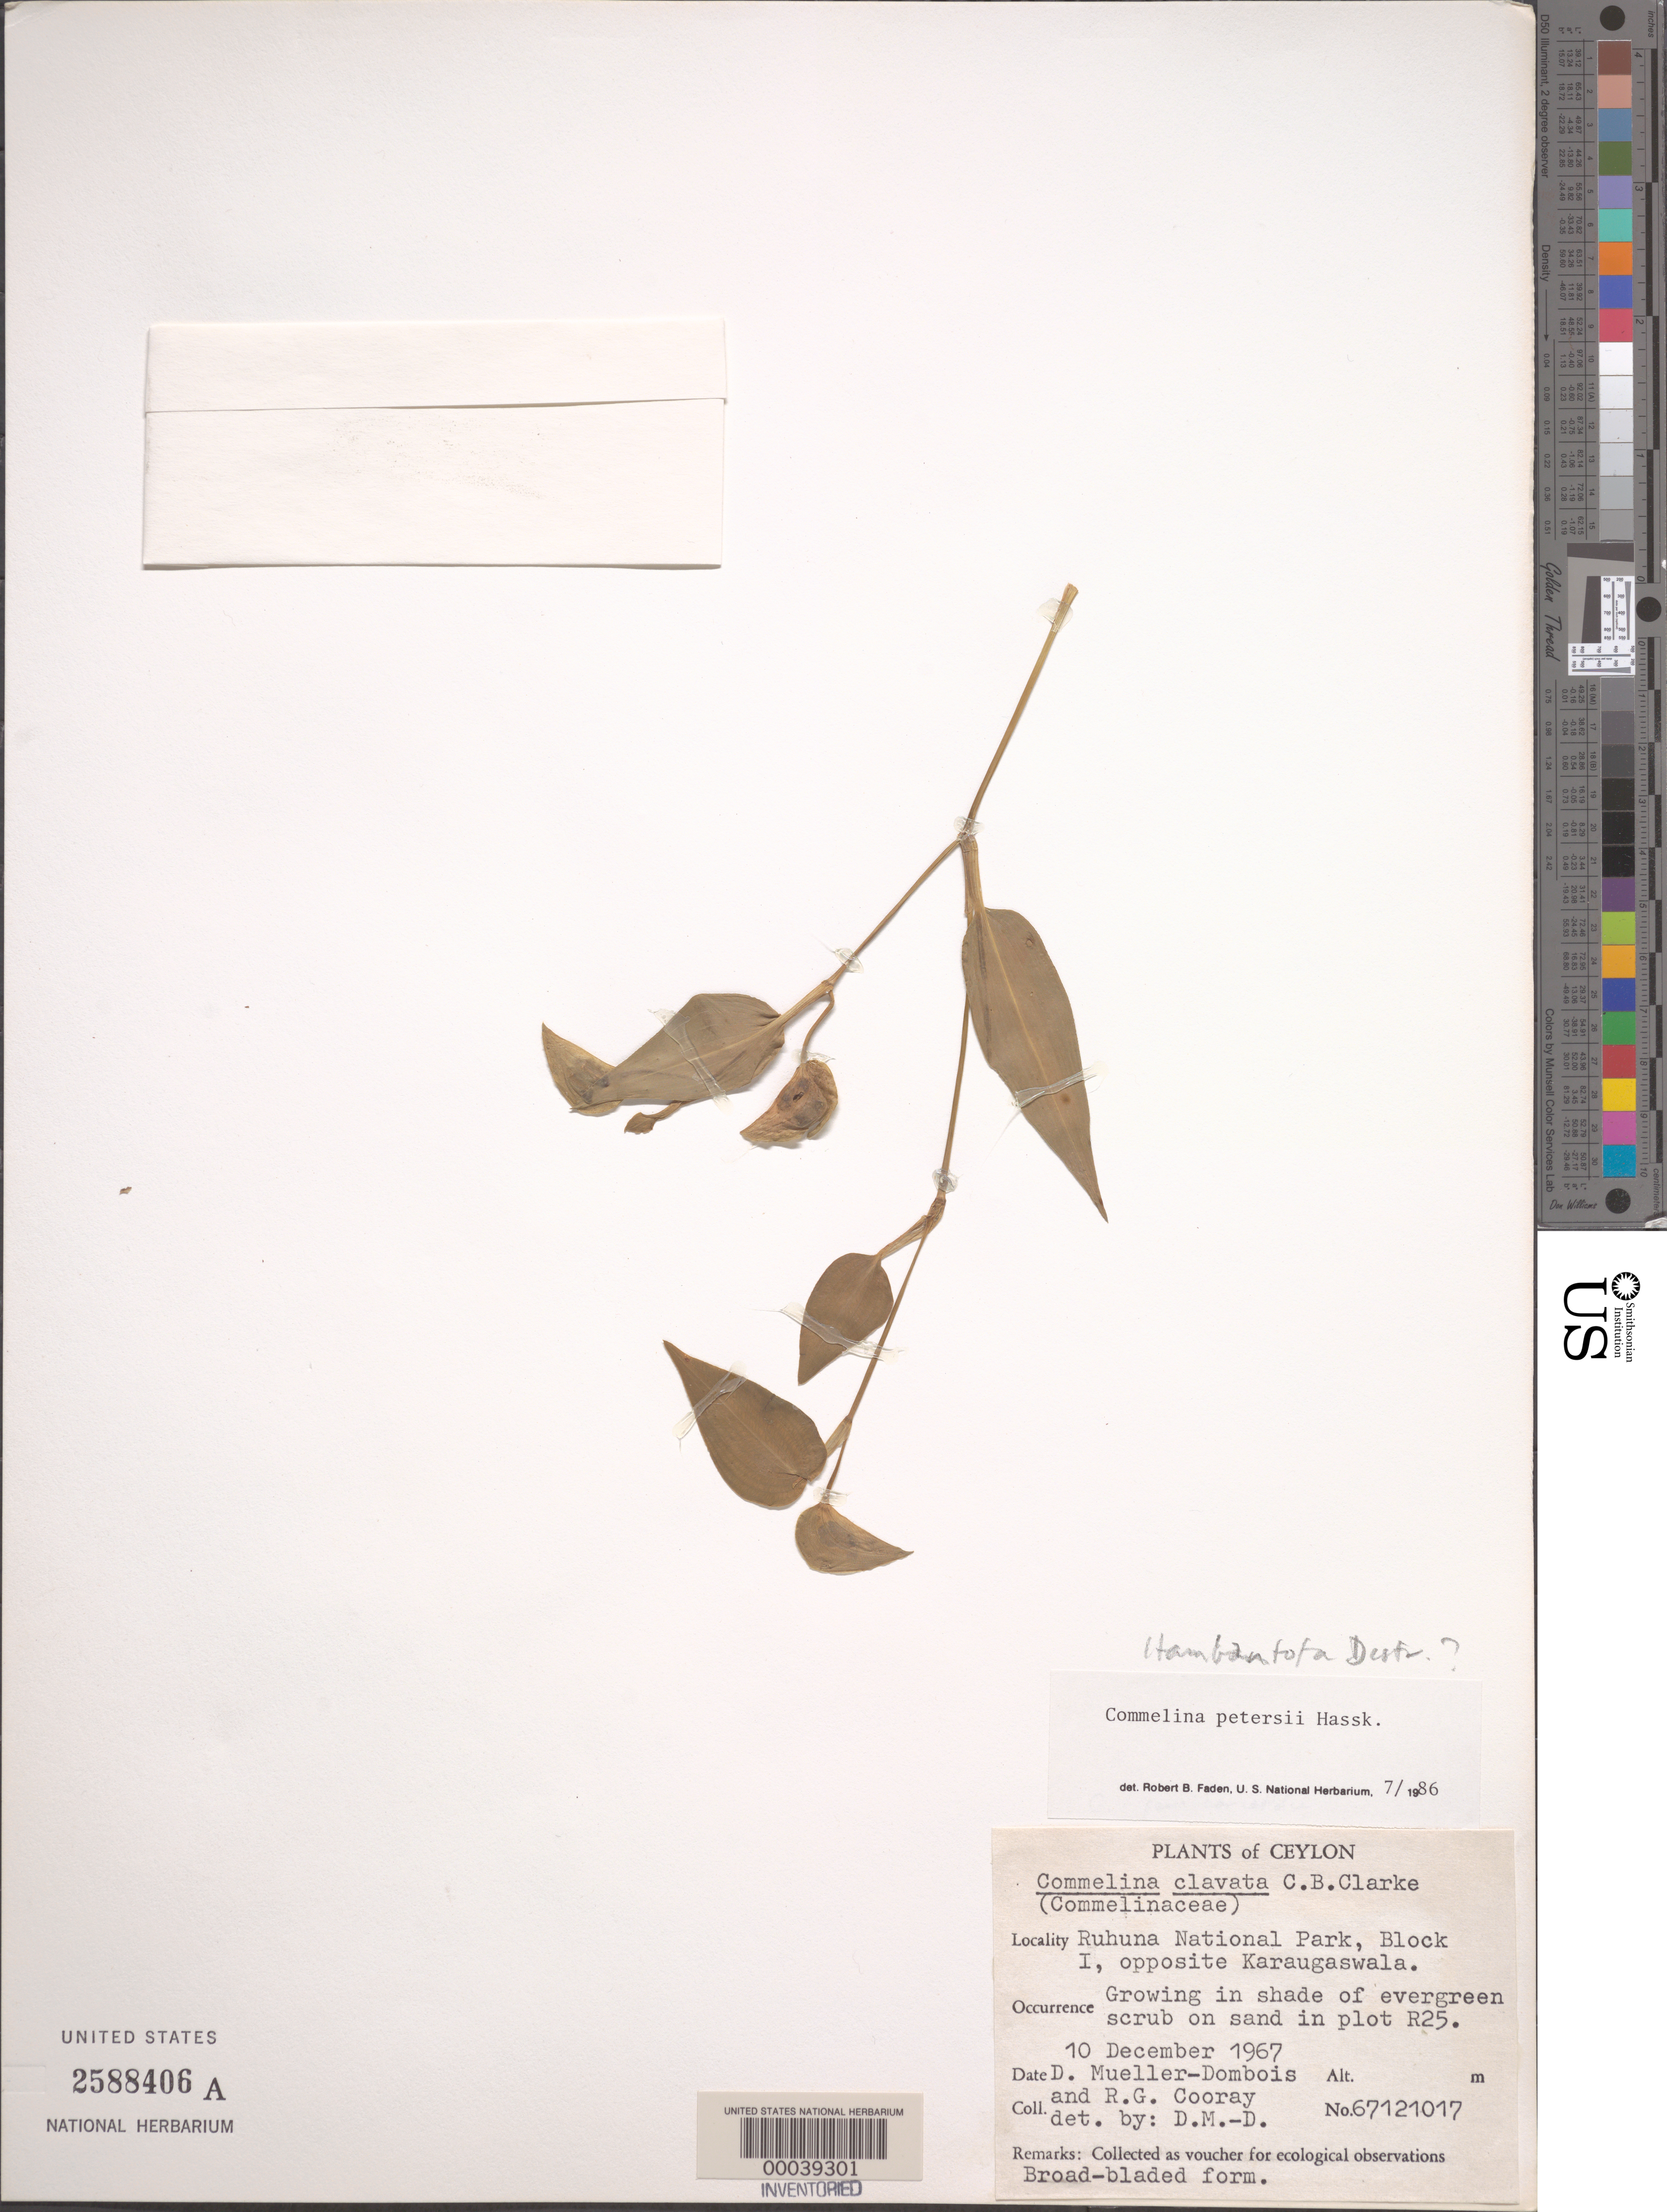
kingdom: Plantae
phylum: Tracheophyta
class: Liliopsida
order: Commelinales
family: Commelinaceae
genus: Commelina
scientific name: Commelina petersii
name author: Hassk.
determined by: Faden, Robert B., (US), Smithsonian Institution - National Museum of Natural History (UNITED STATES)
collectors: D. Mueller-Dombois & R. Cooray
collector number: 67121017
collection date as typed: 10 Dec 1967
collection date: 1967-12-10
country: Sri Lanka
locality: Ruhuna national park, opposite karaugaswala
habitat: Shaded evergreen scrub on sand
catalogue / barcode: US 2588406A